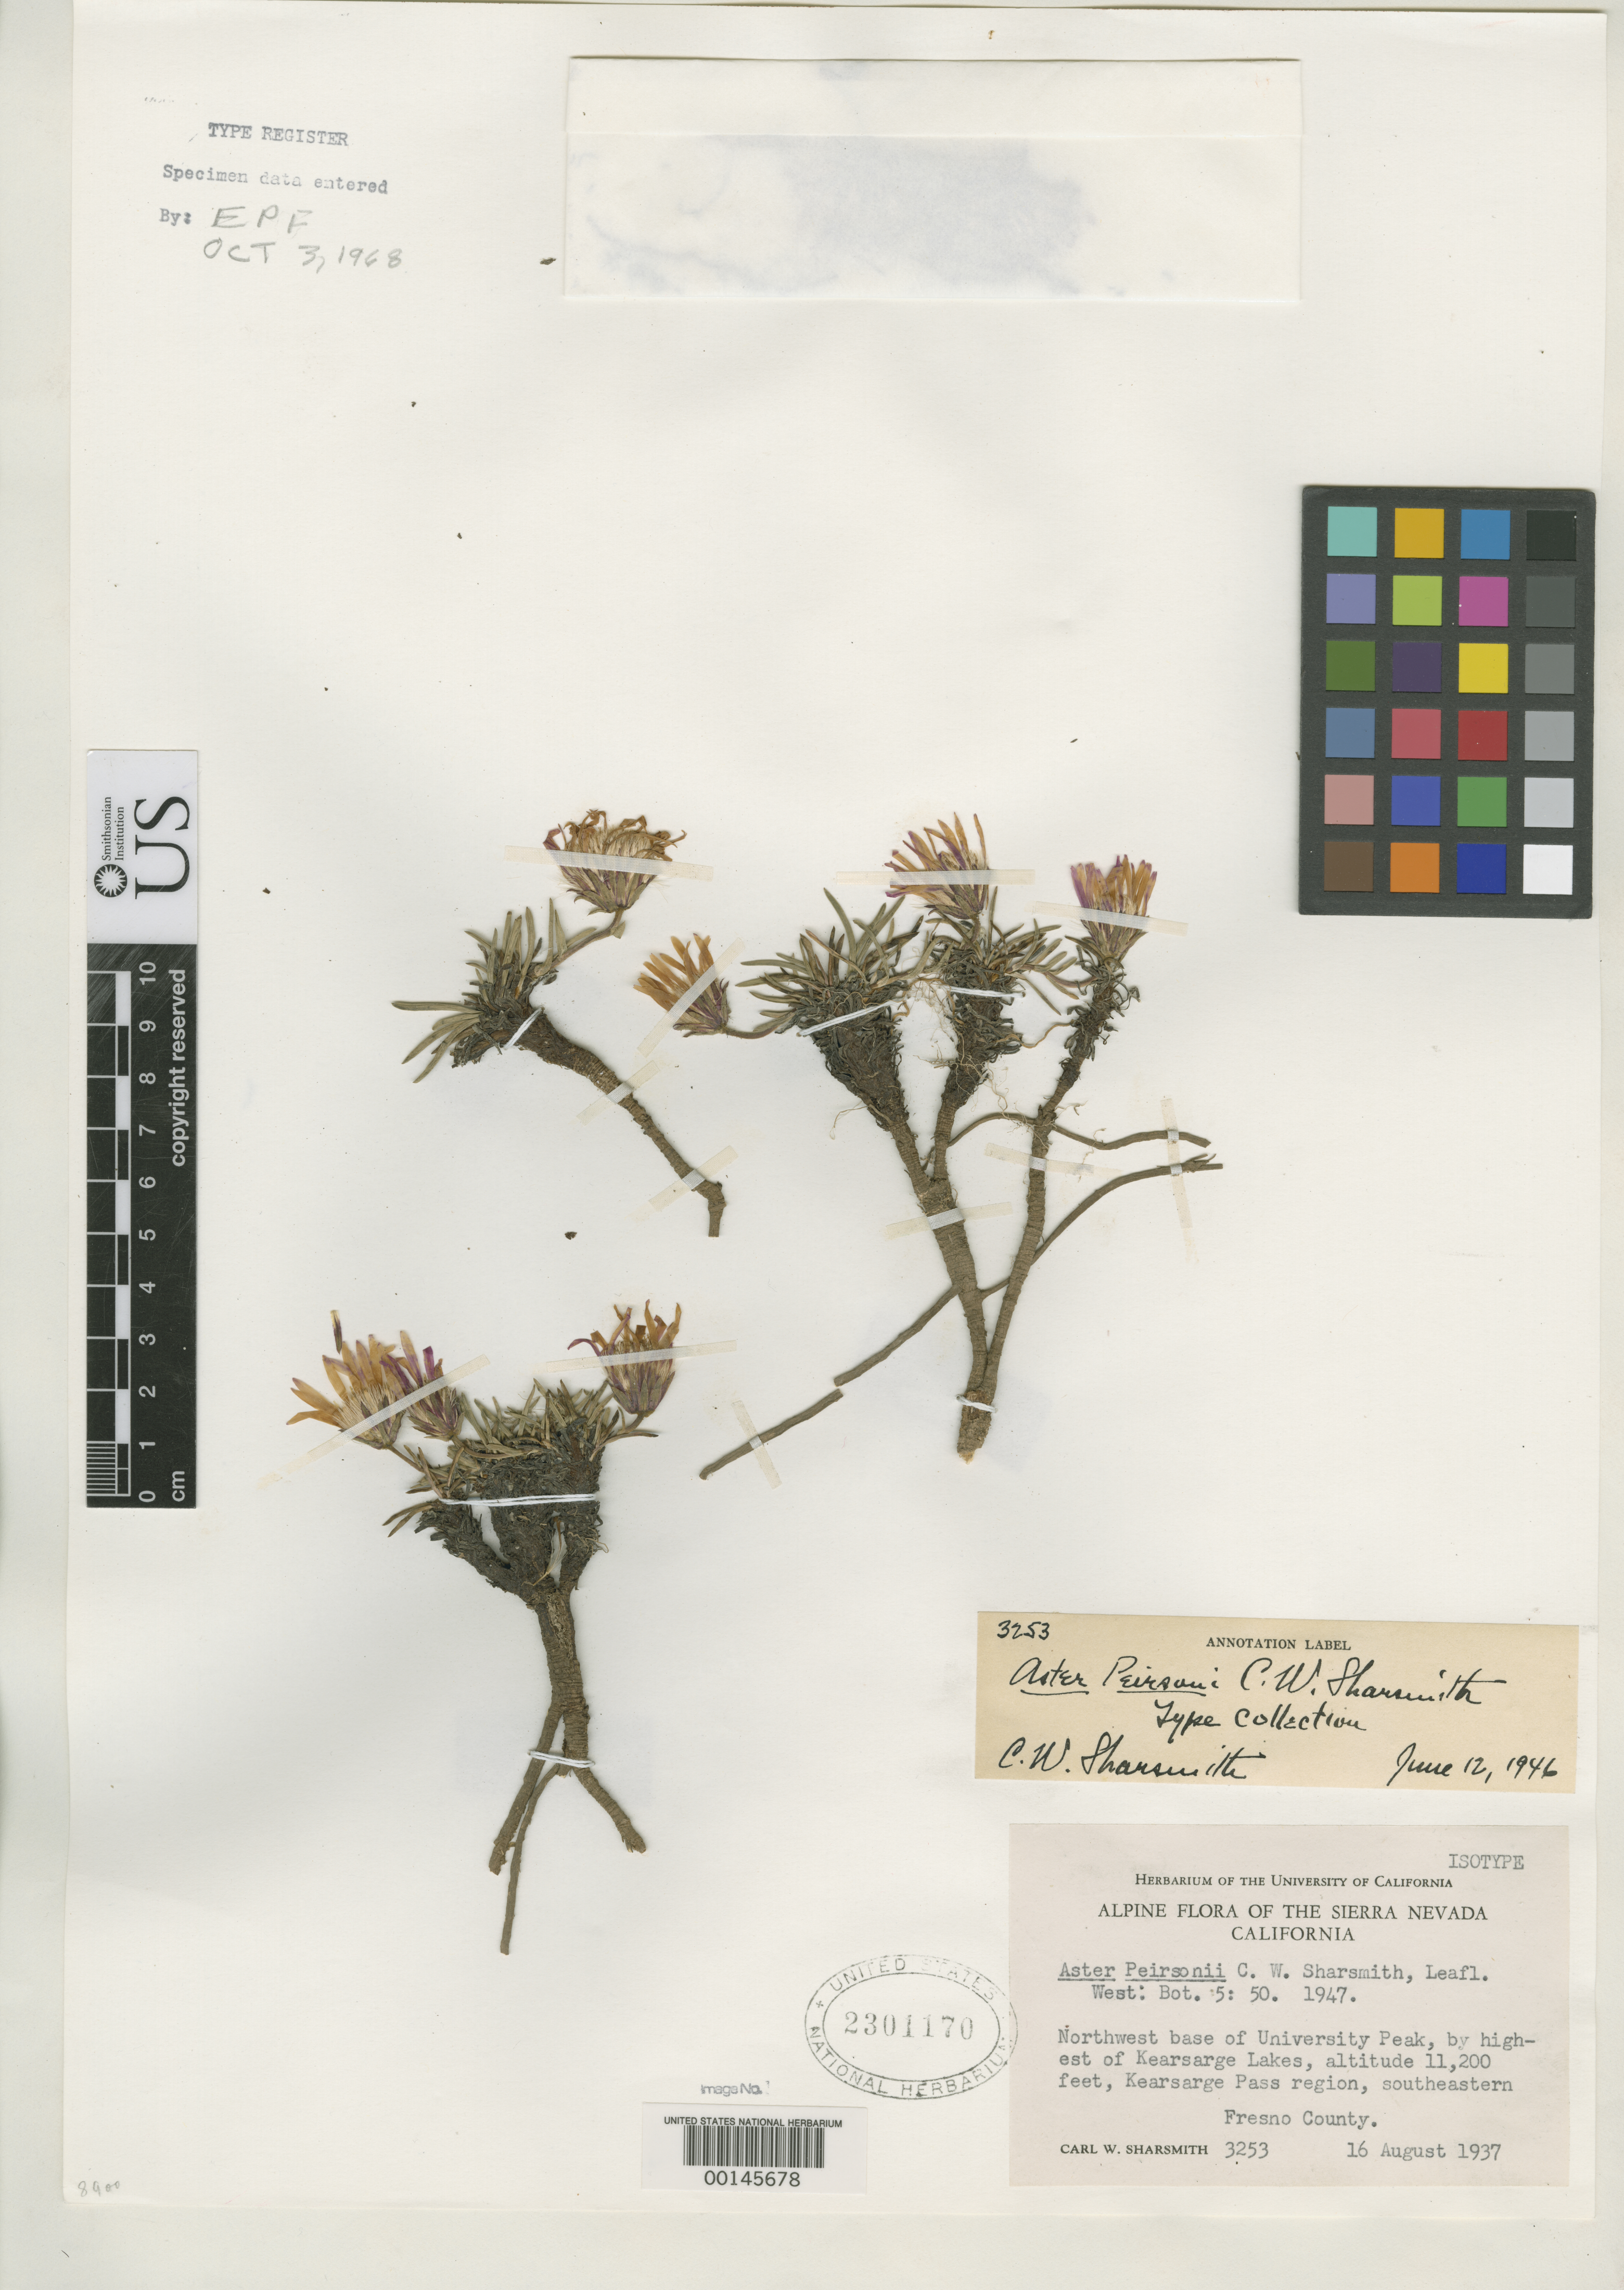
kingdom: Plantae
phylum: Tracheophyta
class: Magnoliopsida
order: Asterales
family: Asteraceae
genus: Aster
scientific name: Aster peirsonii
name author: Sharsm.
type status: Isotype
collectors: C. Sharsmith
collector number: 3253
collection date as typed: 16 Aug 1937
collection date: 1937-08-16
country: United States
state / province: California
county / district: Fresno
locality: Kearsarge Pass.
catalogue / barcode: US 2301170